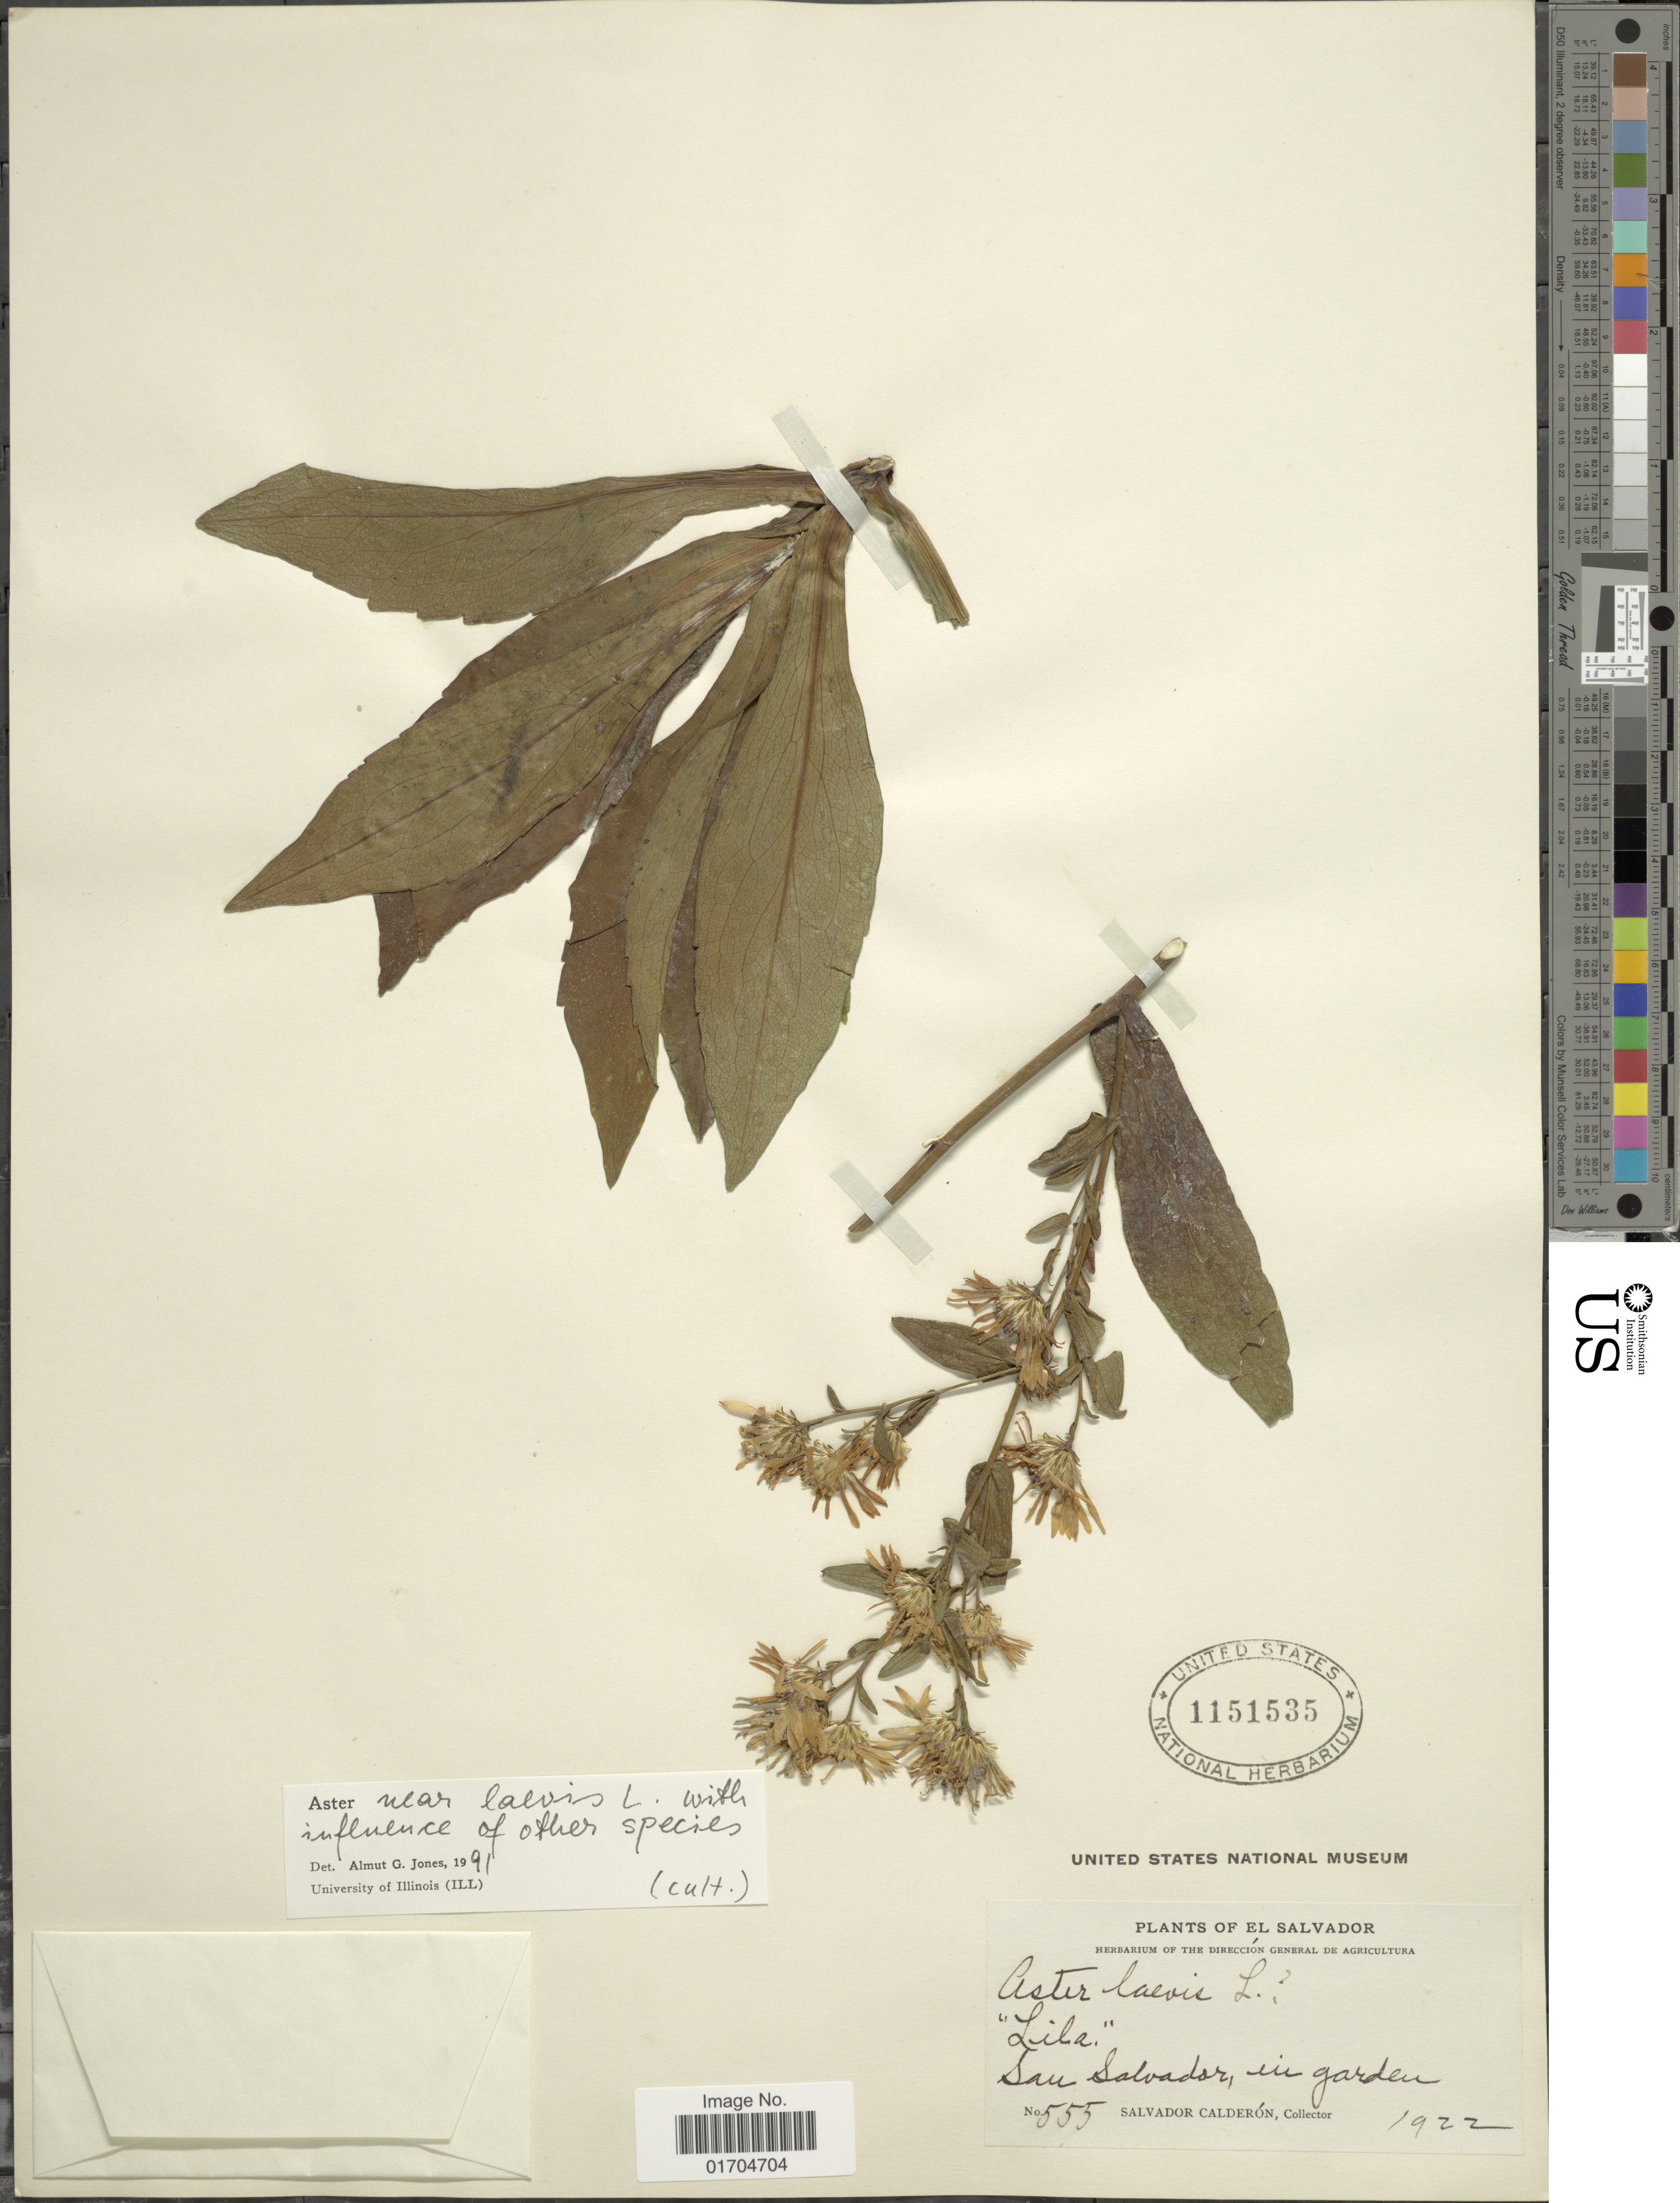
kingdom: Plantae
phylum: Tracheophyta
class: Magnoliopsida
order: Asterales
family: Asteraceae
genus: Symphyotrichum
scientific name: Symphyotrichum laeve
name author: (L.) Á. Löve & D. Löve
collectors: S. Calderón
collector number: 555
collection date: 1922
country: El Salvador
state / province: San Salvador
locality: In garden.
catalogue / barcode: US 1151535